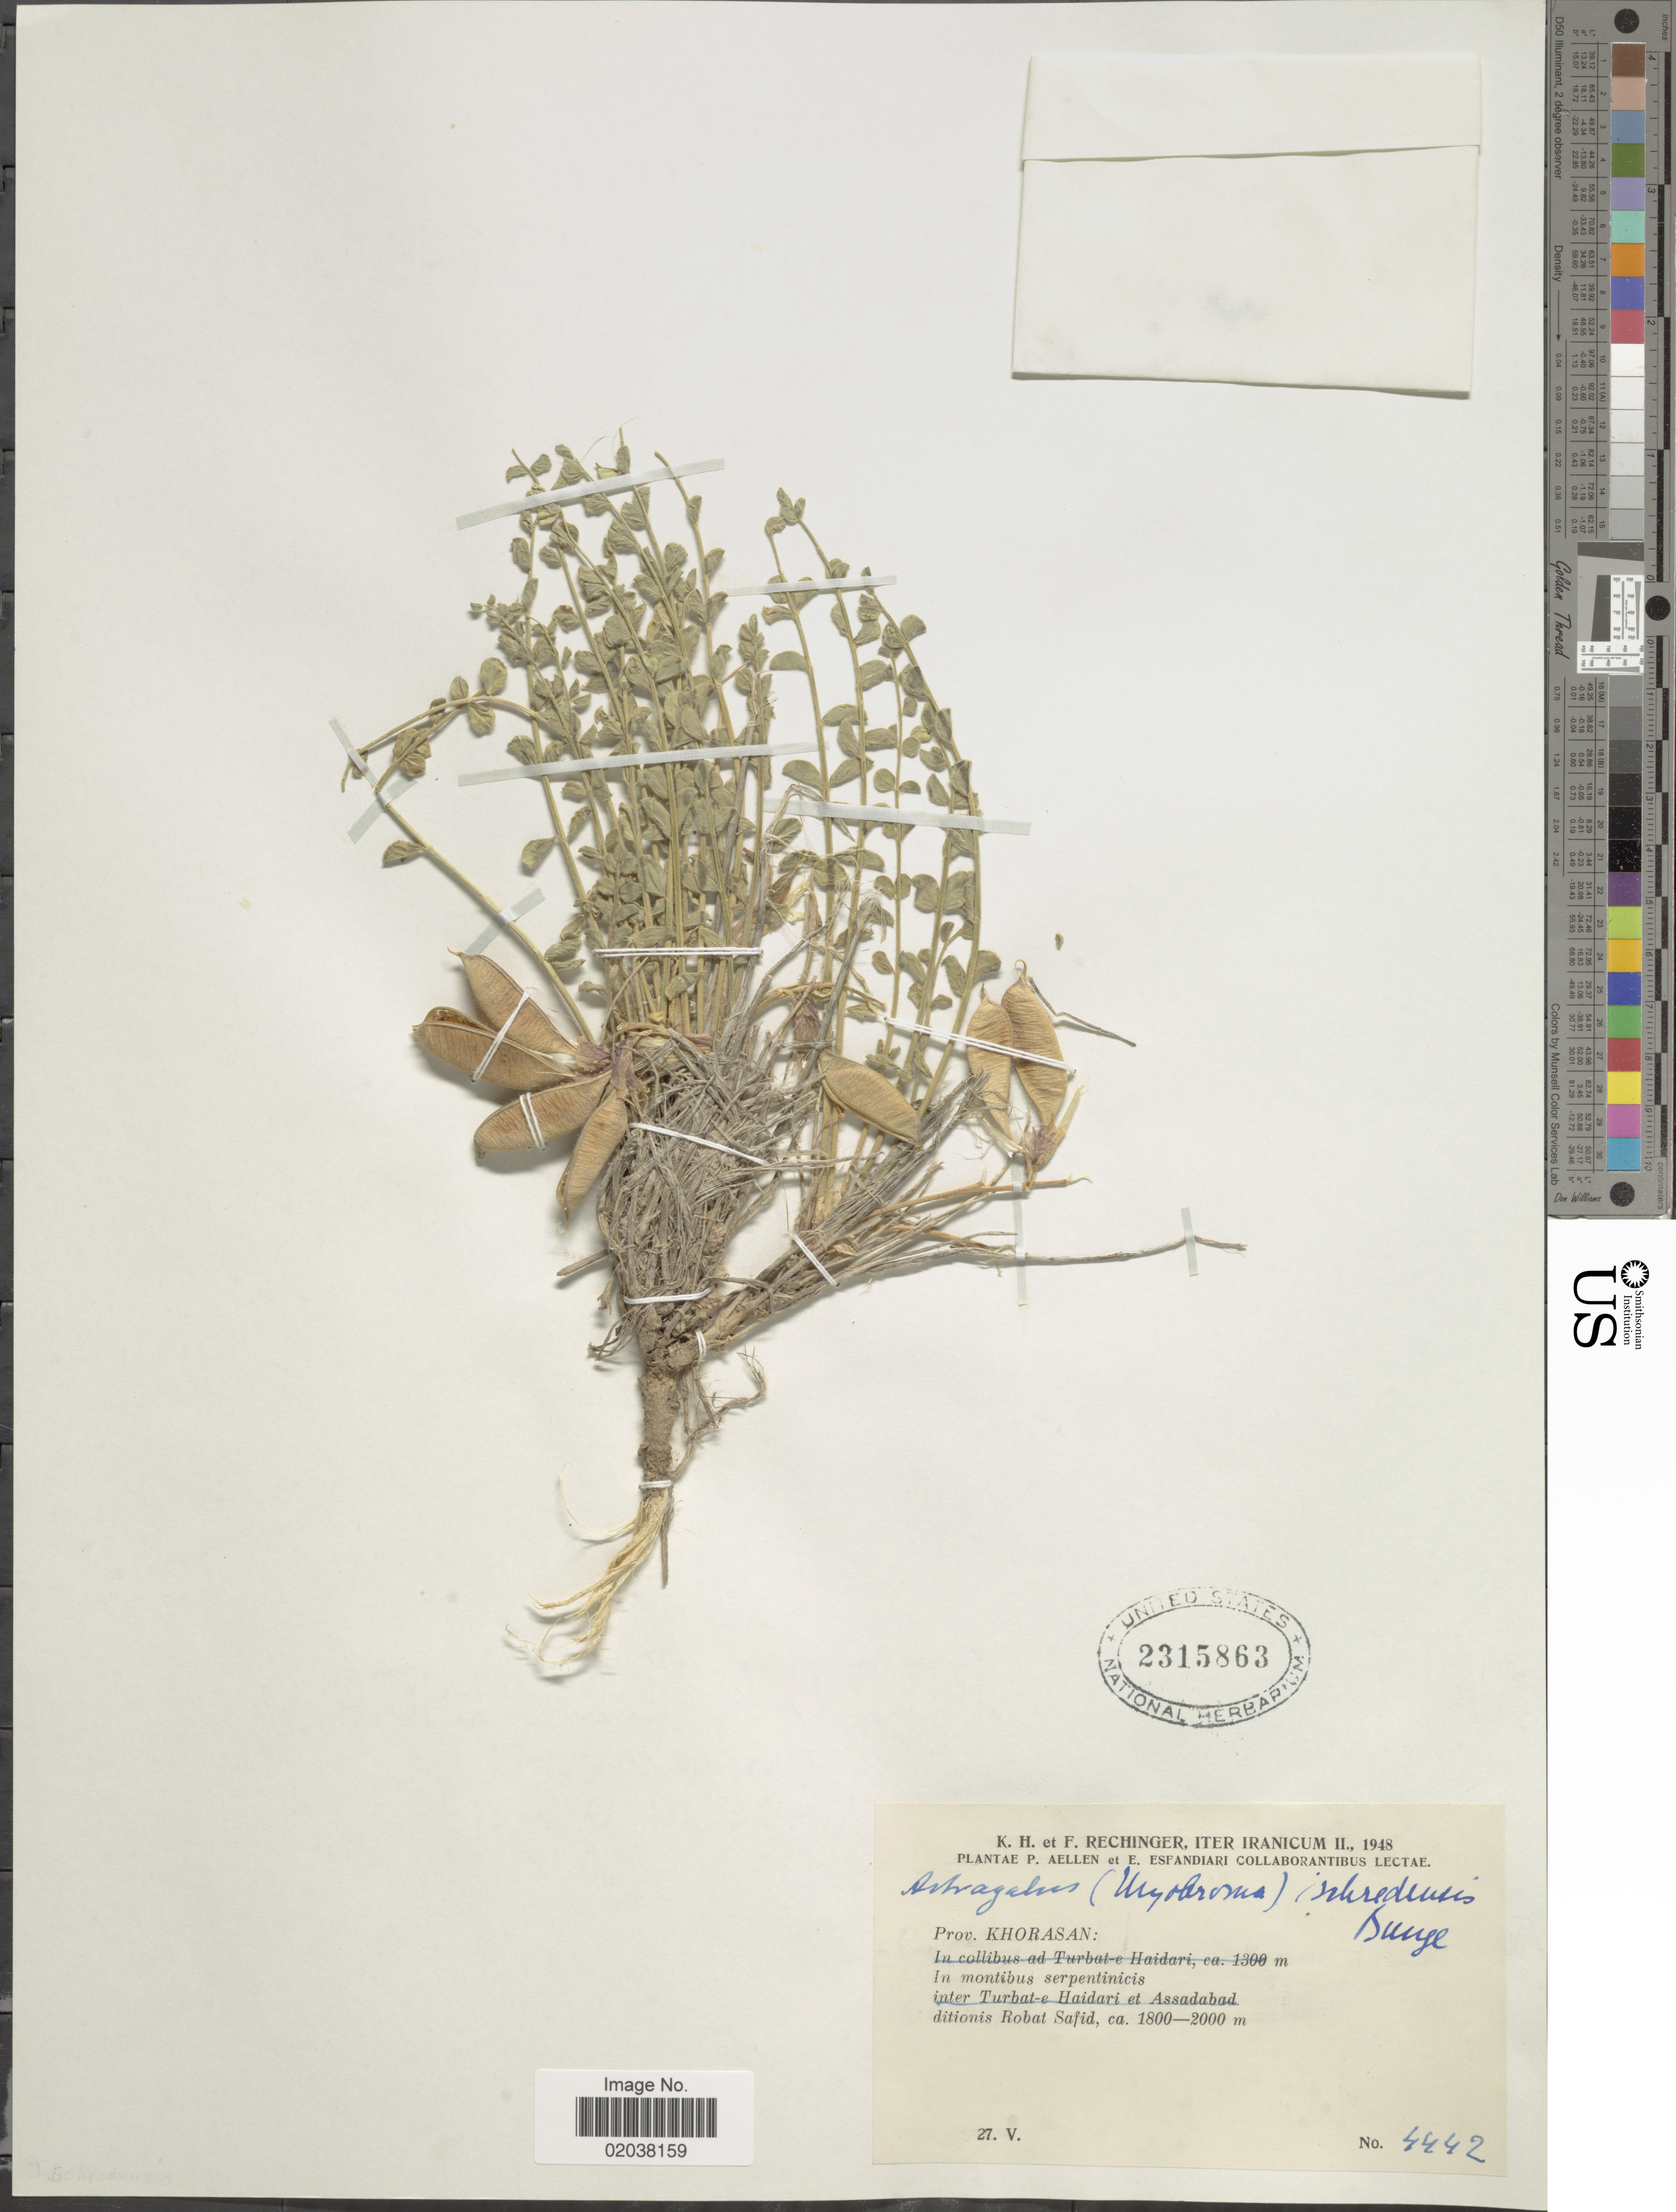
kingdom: Plantae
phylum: Tracheophyta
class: Magnoliopsida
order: Fabales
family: Fabaceae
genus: Astragalus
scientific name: Astragalus ischredensis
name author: Bunge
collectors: K. H. Rechinger, F. Rechinger, P. Aellen & E. Esfandiari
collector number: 4442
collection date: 1948-05-27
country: Iran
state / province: Khorasan [obsolete]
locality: Khorasan: in montibus serpentinicis, ditionis Robat Safid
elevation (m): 1800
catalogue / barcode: US 2315863